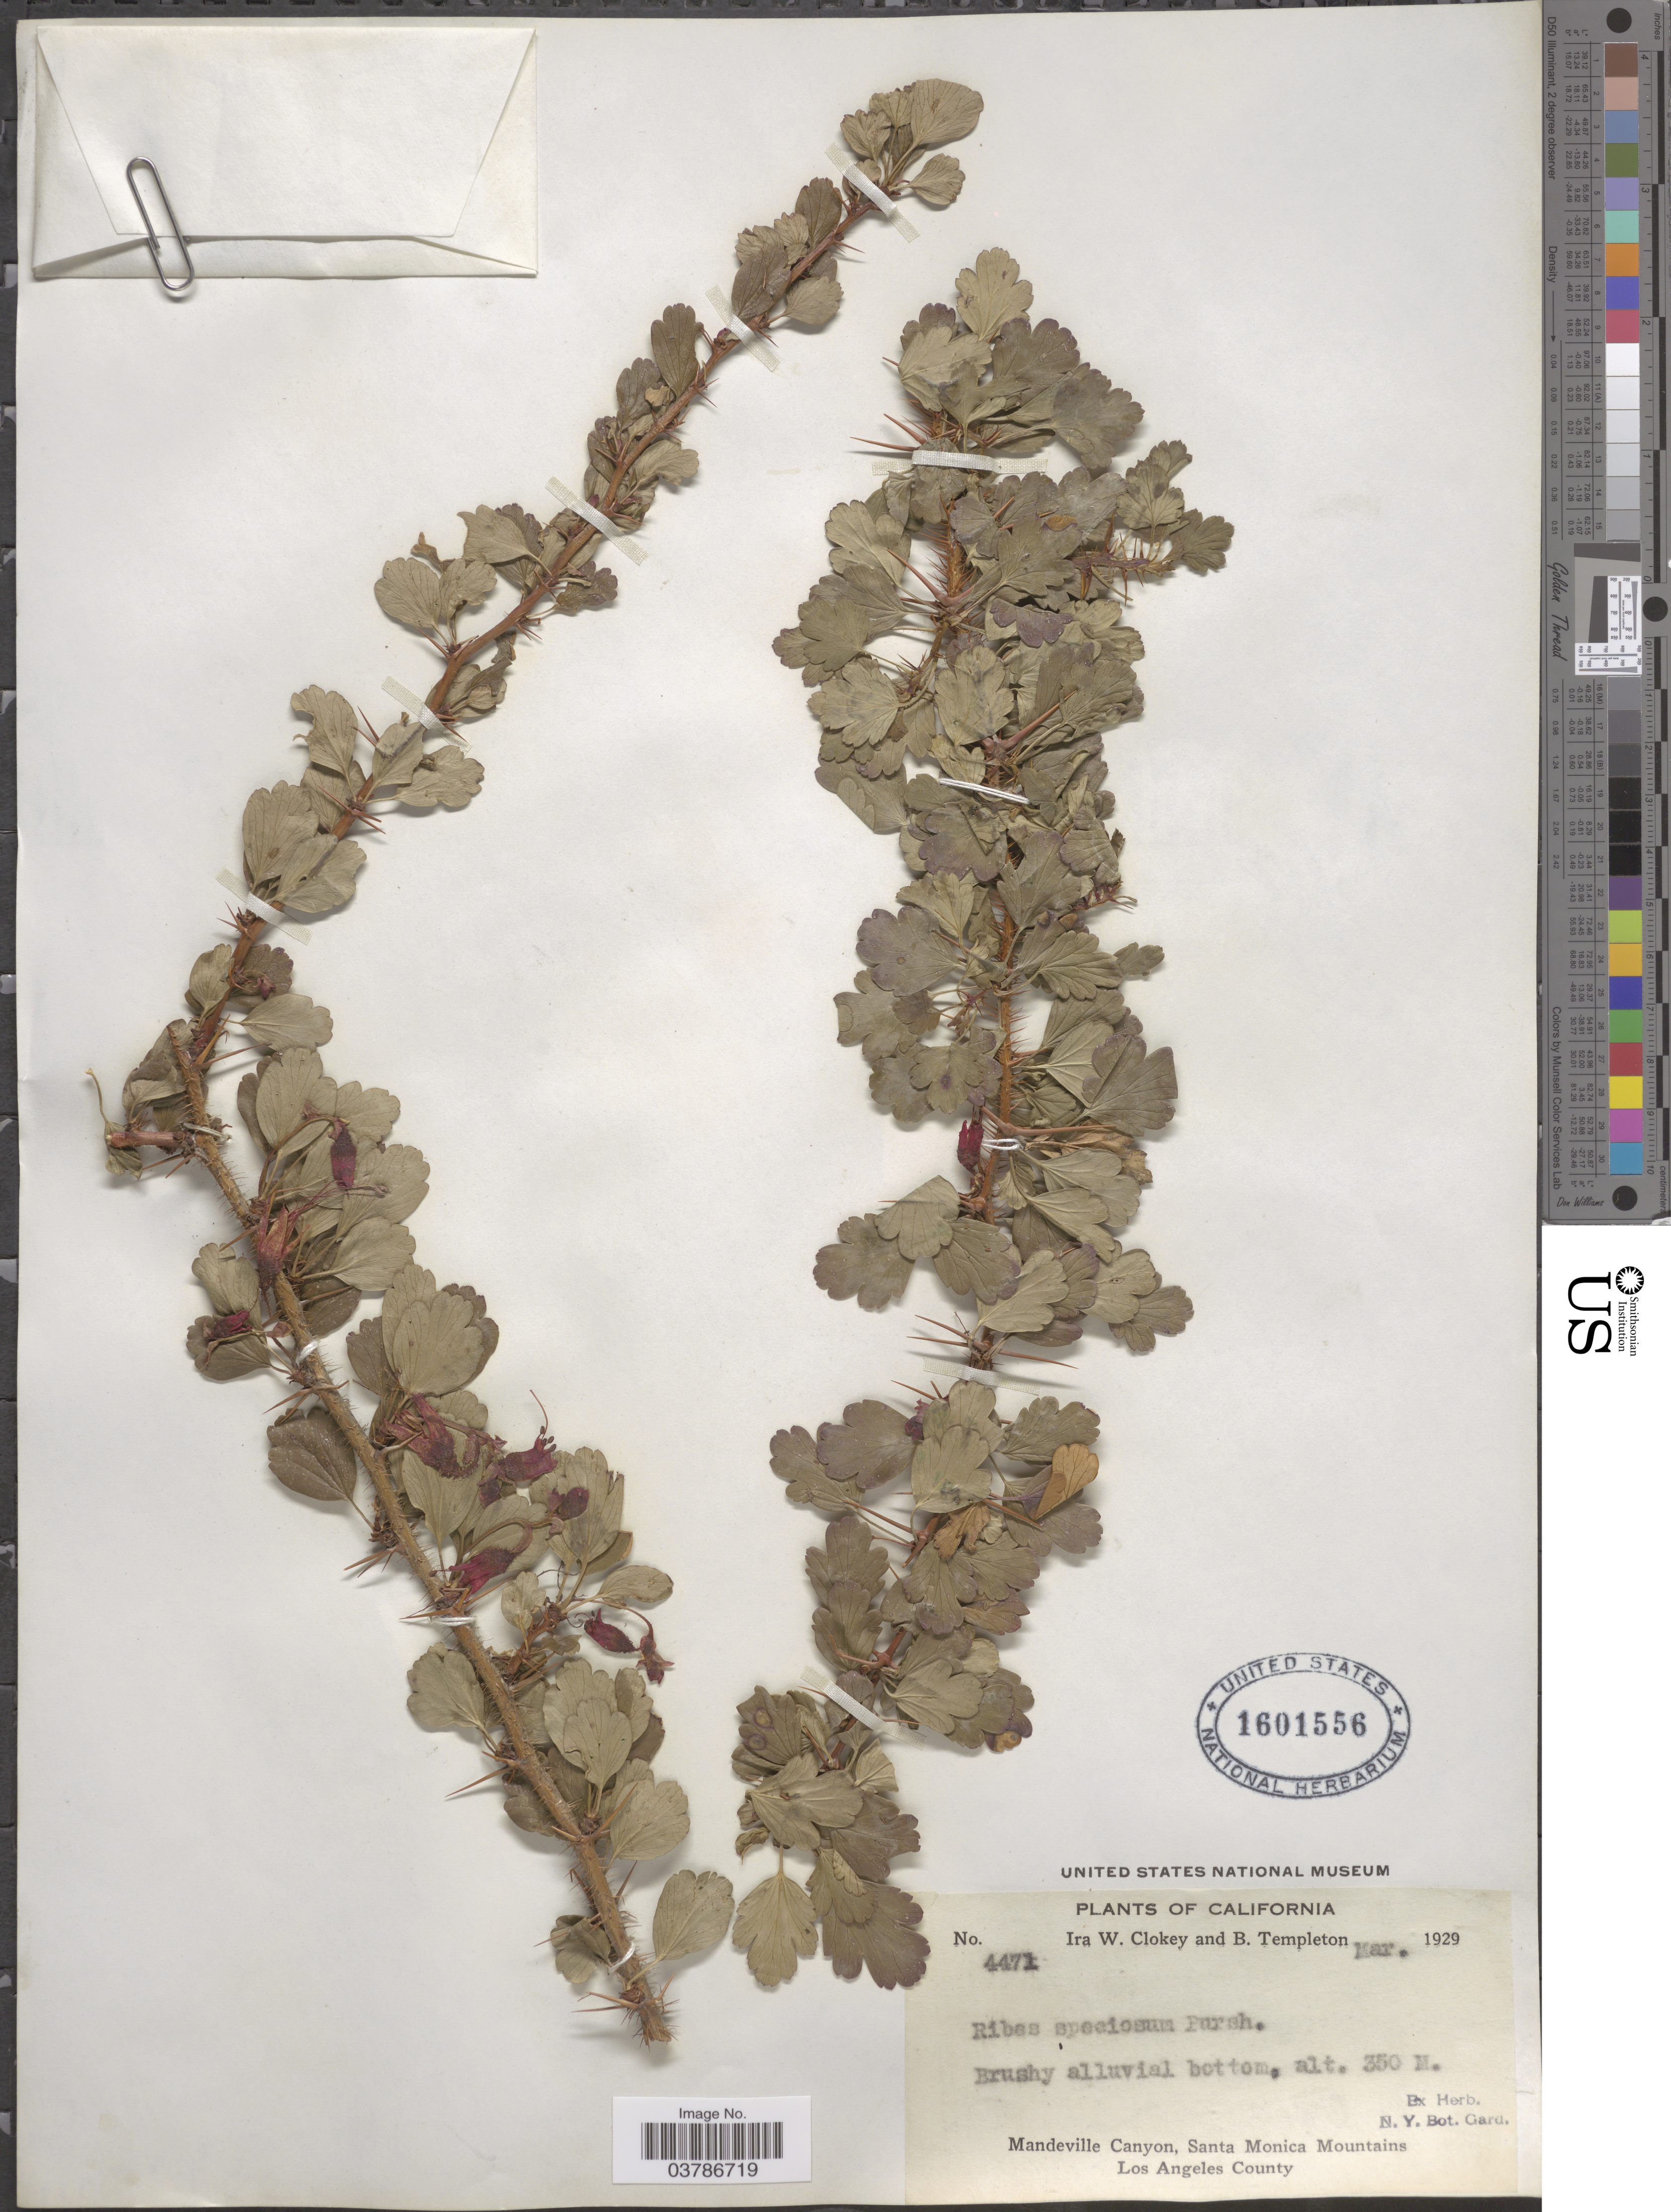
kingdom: Plantae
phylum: Tracheophyta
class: Magnoliopsida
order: Saxifragales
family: Grossulariaceae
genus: Ribes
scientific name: Ribes speciosum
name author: Pursh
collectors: I. W. Clokey & B. Templeton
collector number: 4471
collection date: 1929-03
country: United States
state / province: California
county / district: Los Angeles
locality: Mandeville Canyon, Santa Monica Mountains, Los Angeles County.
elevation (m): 350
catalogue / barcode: US 1601556